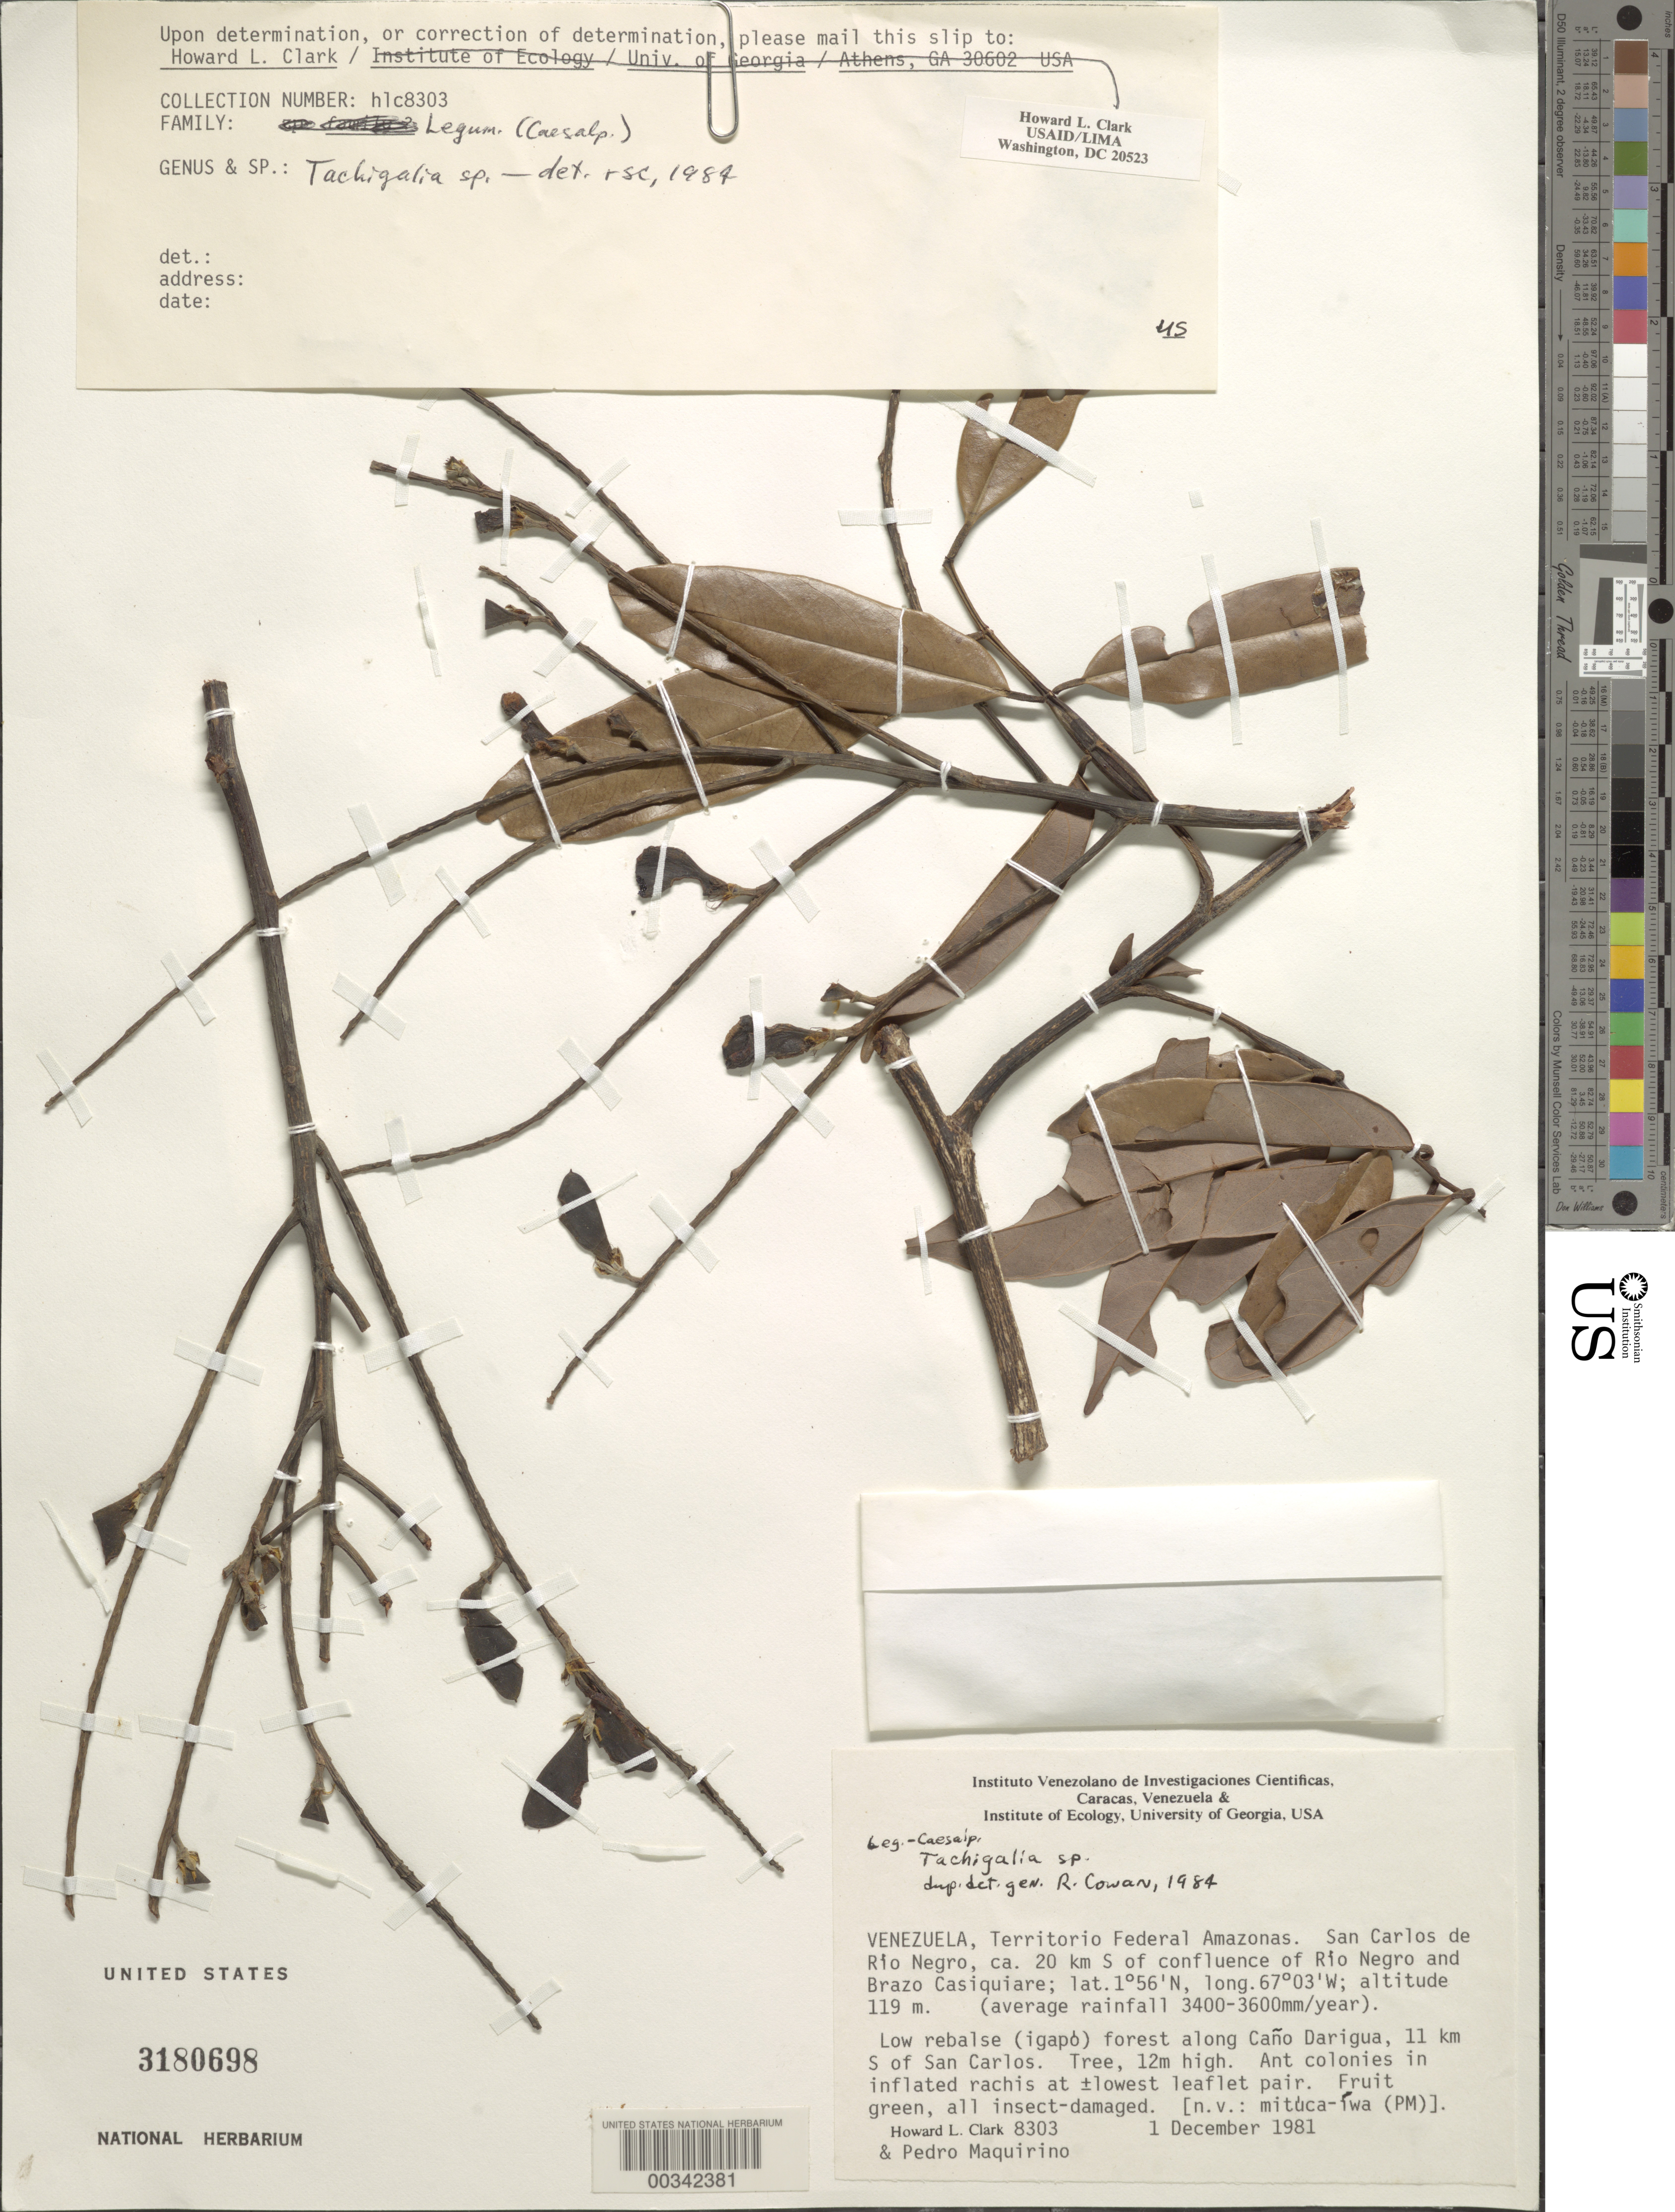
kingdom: Plantae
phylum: Tracheophyta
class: Magnoliopsida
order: Fabales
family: Fabaceae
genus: Tachigali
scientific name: Tachigali sp.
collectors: H. L. Clark & P. Maquirino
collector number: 8303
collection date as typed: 01 Dec 1981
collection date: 1981-12-01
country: Venezuela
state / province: Amazonas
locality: San carlos de rio negro, ca 20 km s of confluence of rio negro and brazo casiquiare; along cano darigua, 11 km s of san carlos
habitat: Igapo forest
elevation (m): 119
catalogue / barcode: US 3180698